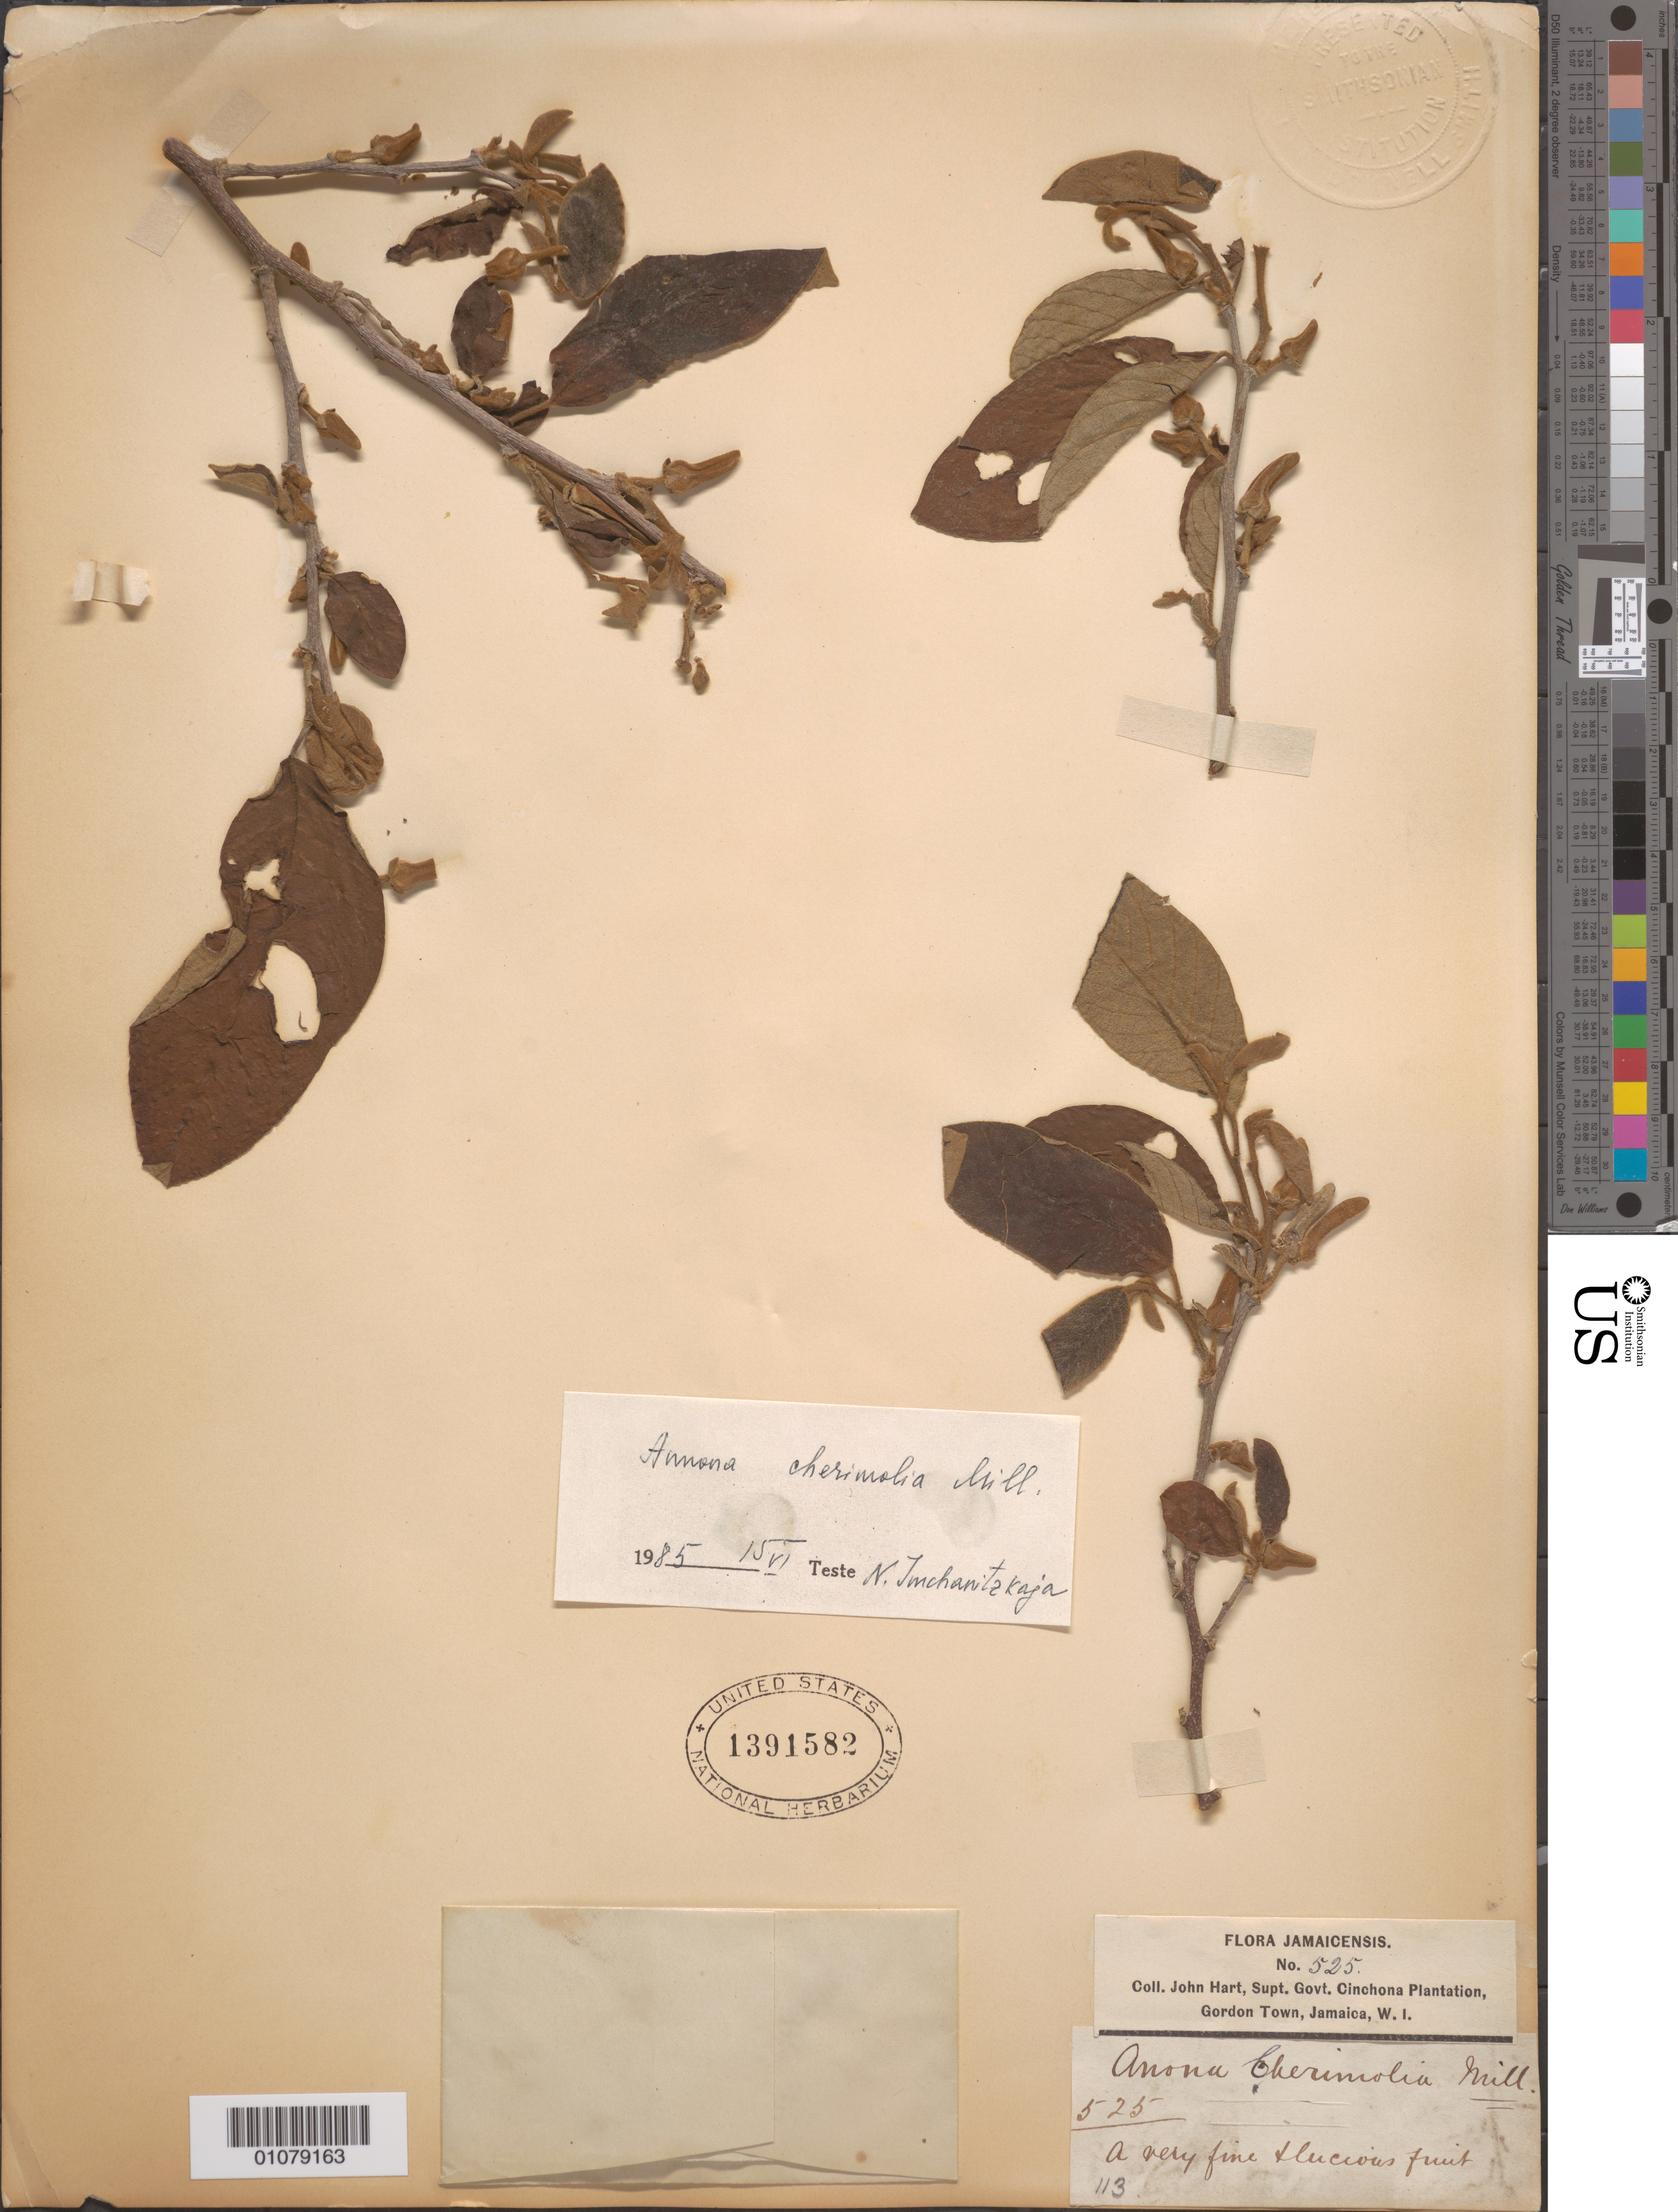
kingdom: Plantae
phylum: Tracheophyta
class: Magnoliopsida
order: Magnoliales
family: Annonaceae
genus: Annona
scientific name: Annona cherimola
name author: Mill.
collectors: J. Hart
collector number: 525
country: Jamaica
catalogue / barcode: US 1391582